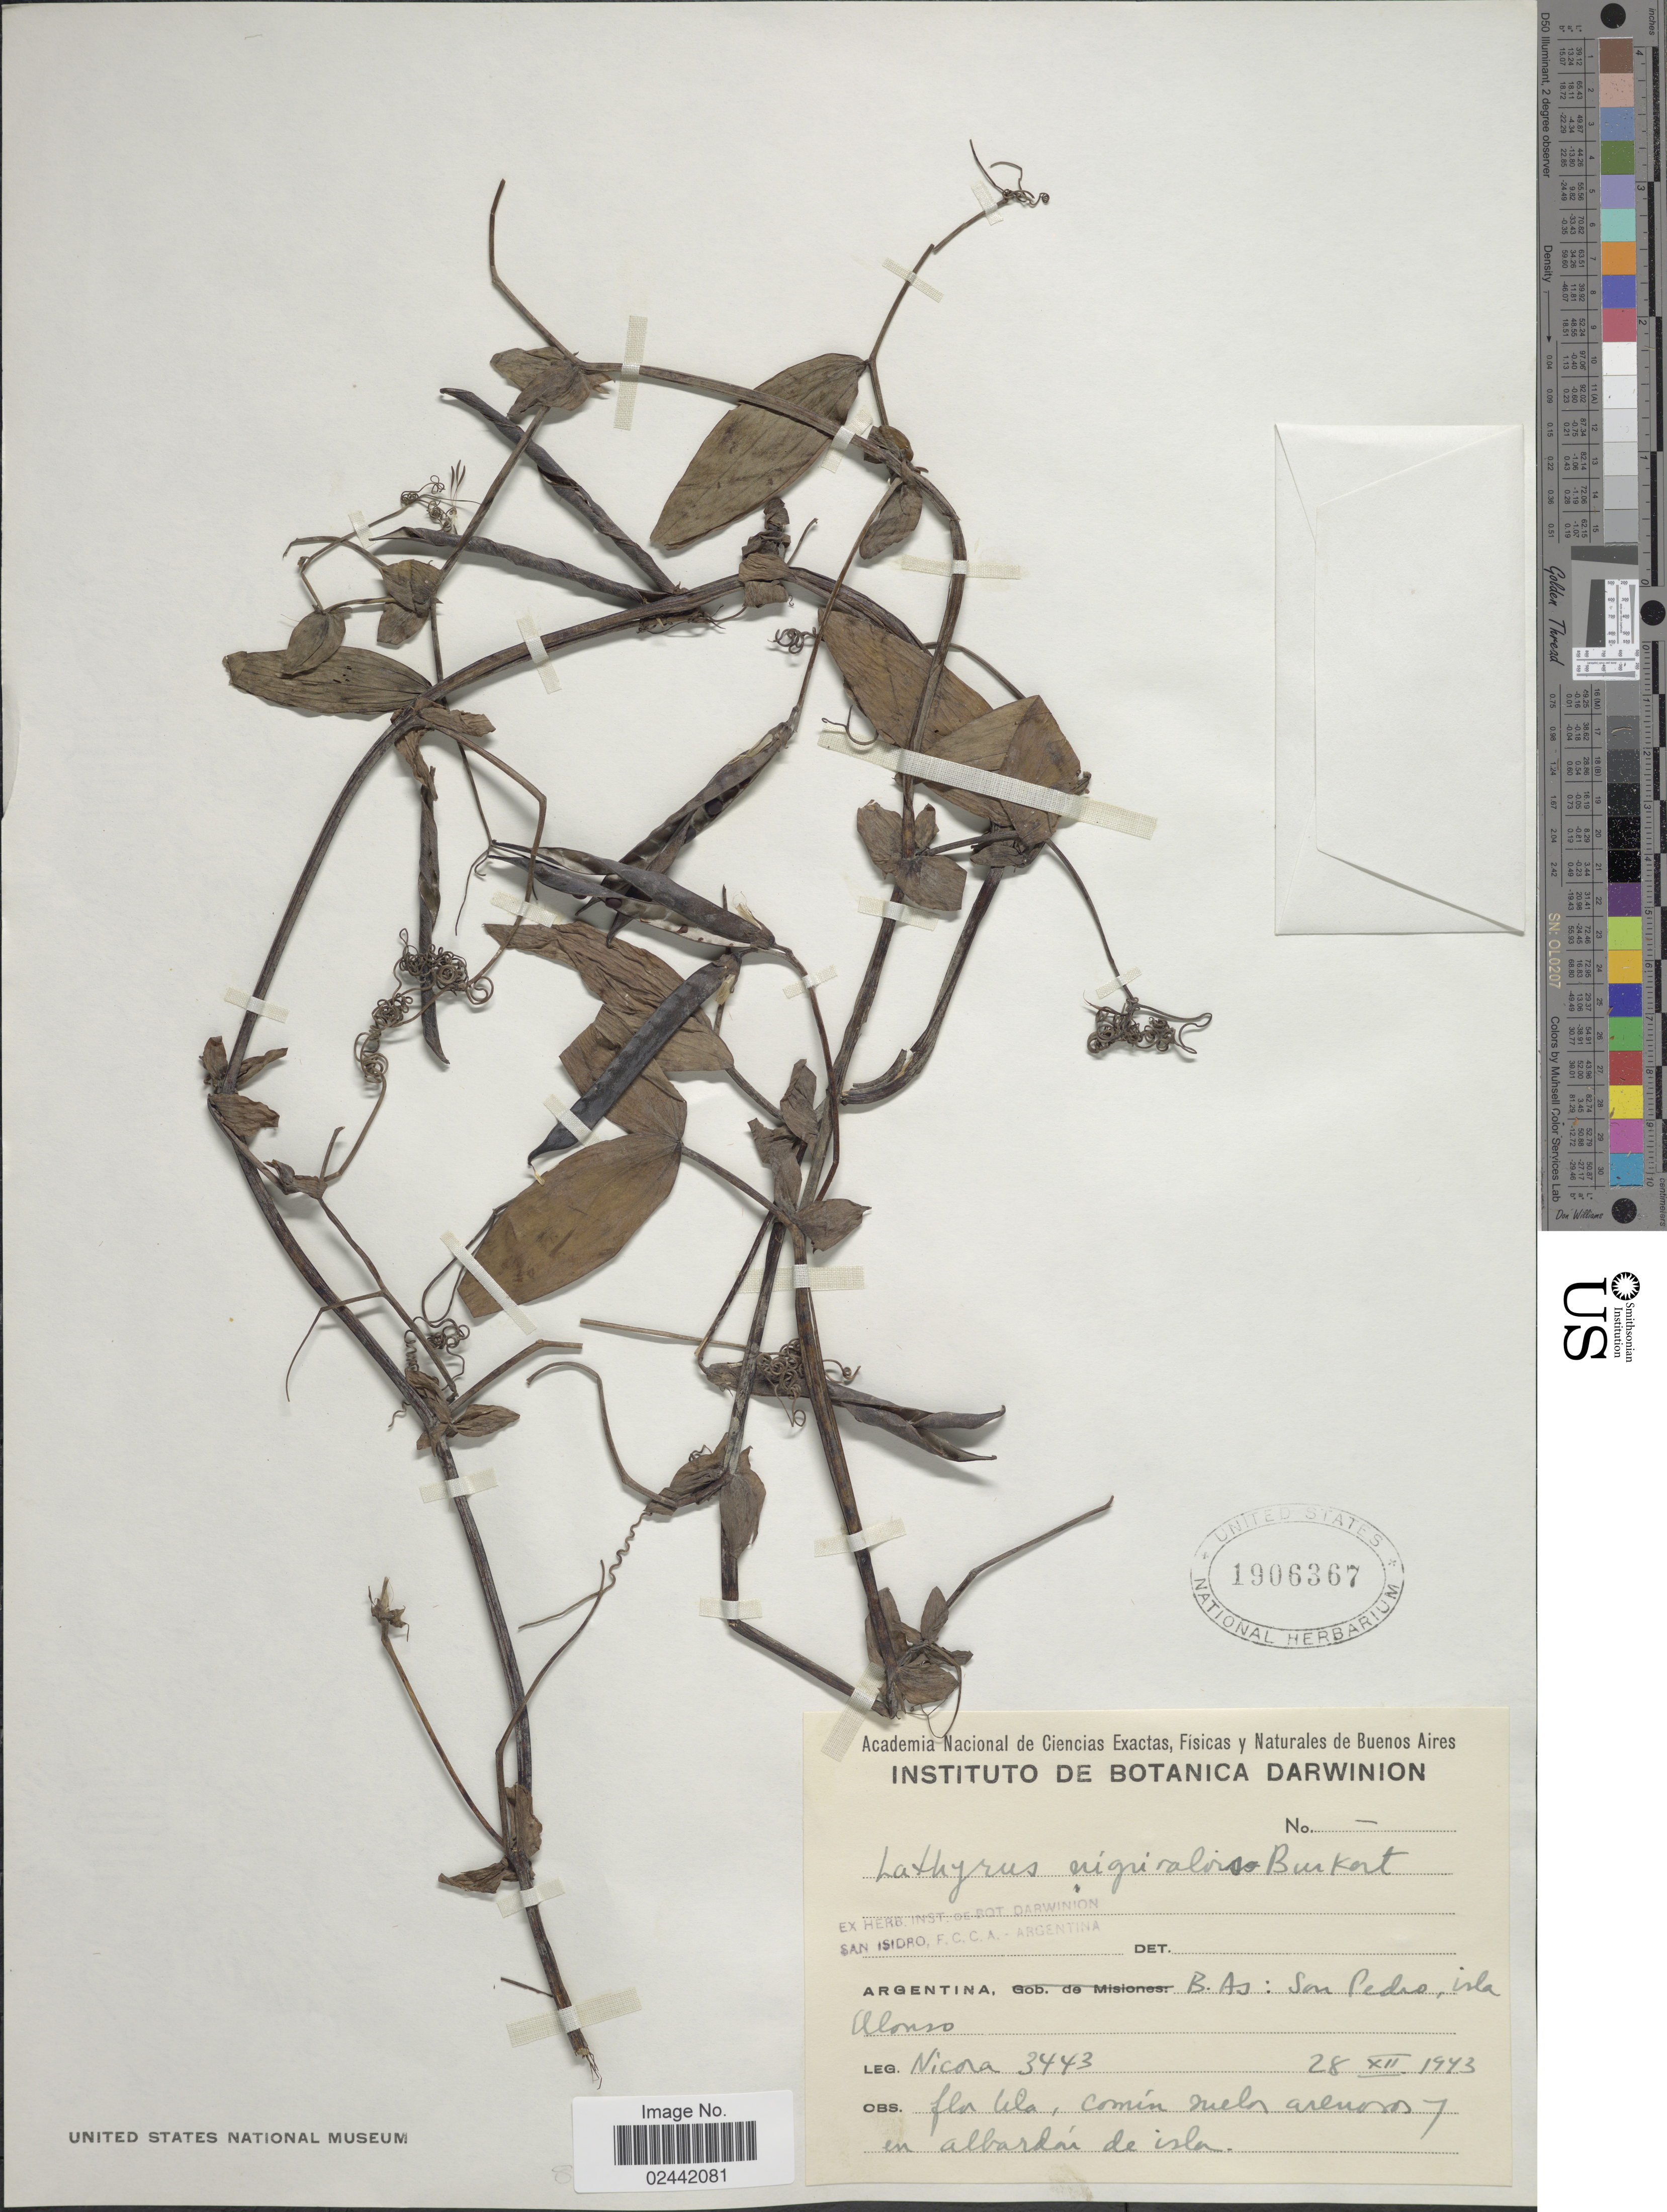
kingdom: Plantae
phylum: Tracheophyta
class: Magnoliopsida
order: Fabales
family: Fabaceae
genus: Lathyrus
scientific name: Lathyrus nigrivalvis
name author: Burkart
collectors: Nicora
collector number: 3443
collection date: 1943-12-28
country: Argentina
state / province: Buenos Aires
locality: B. As: San Pedro, isla Alonso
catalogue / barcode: US 1906367